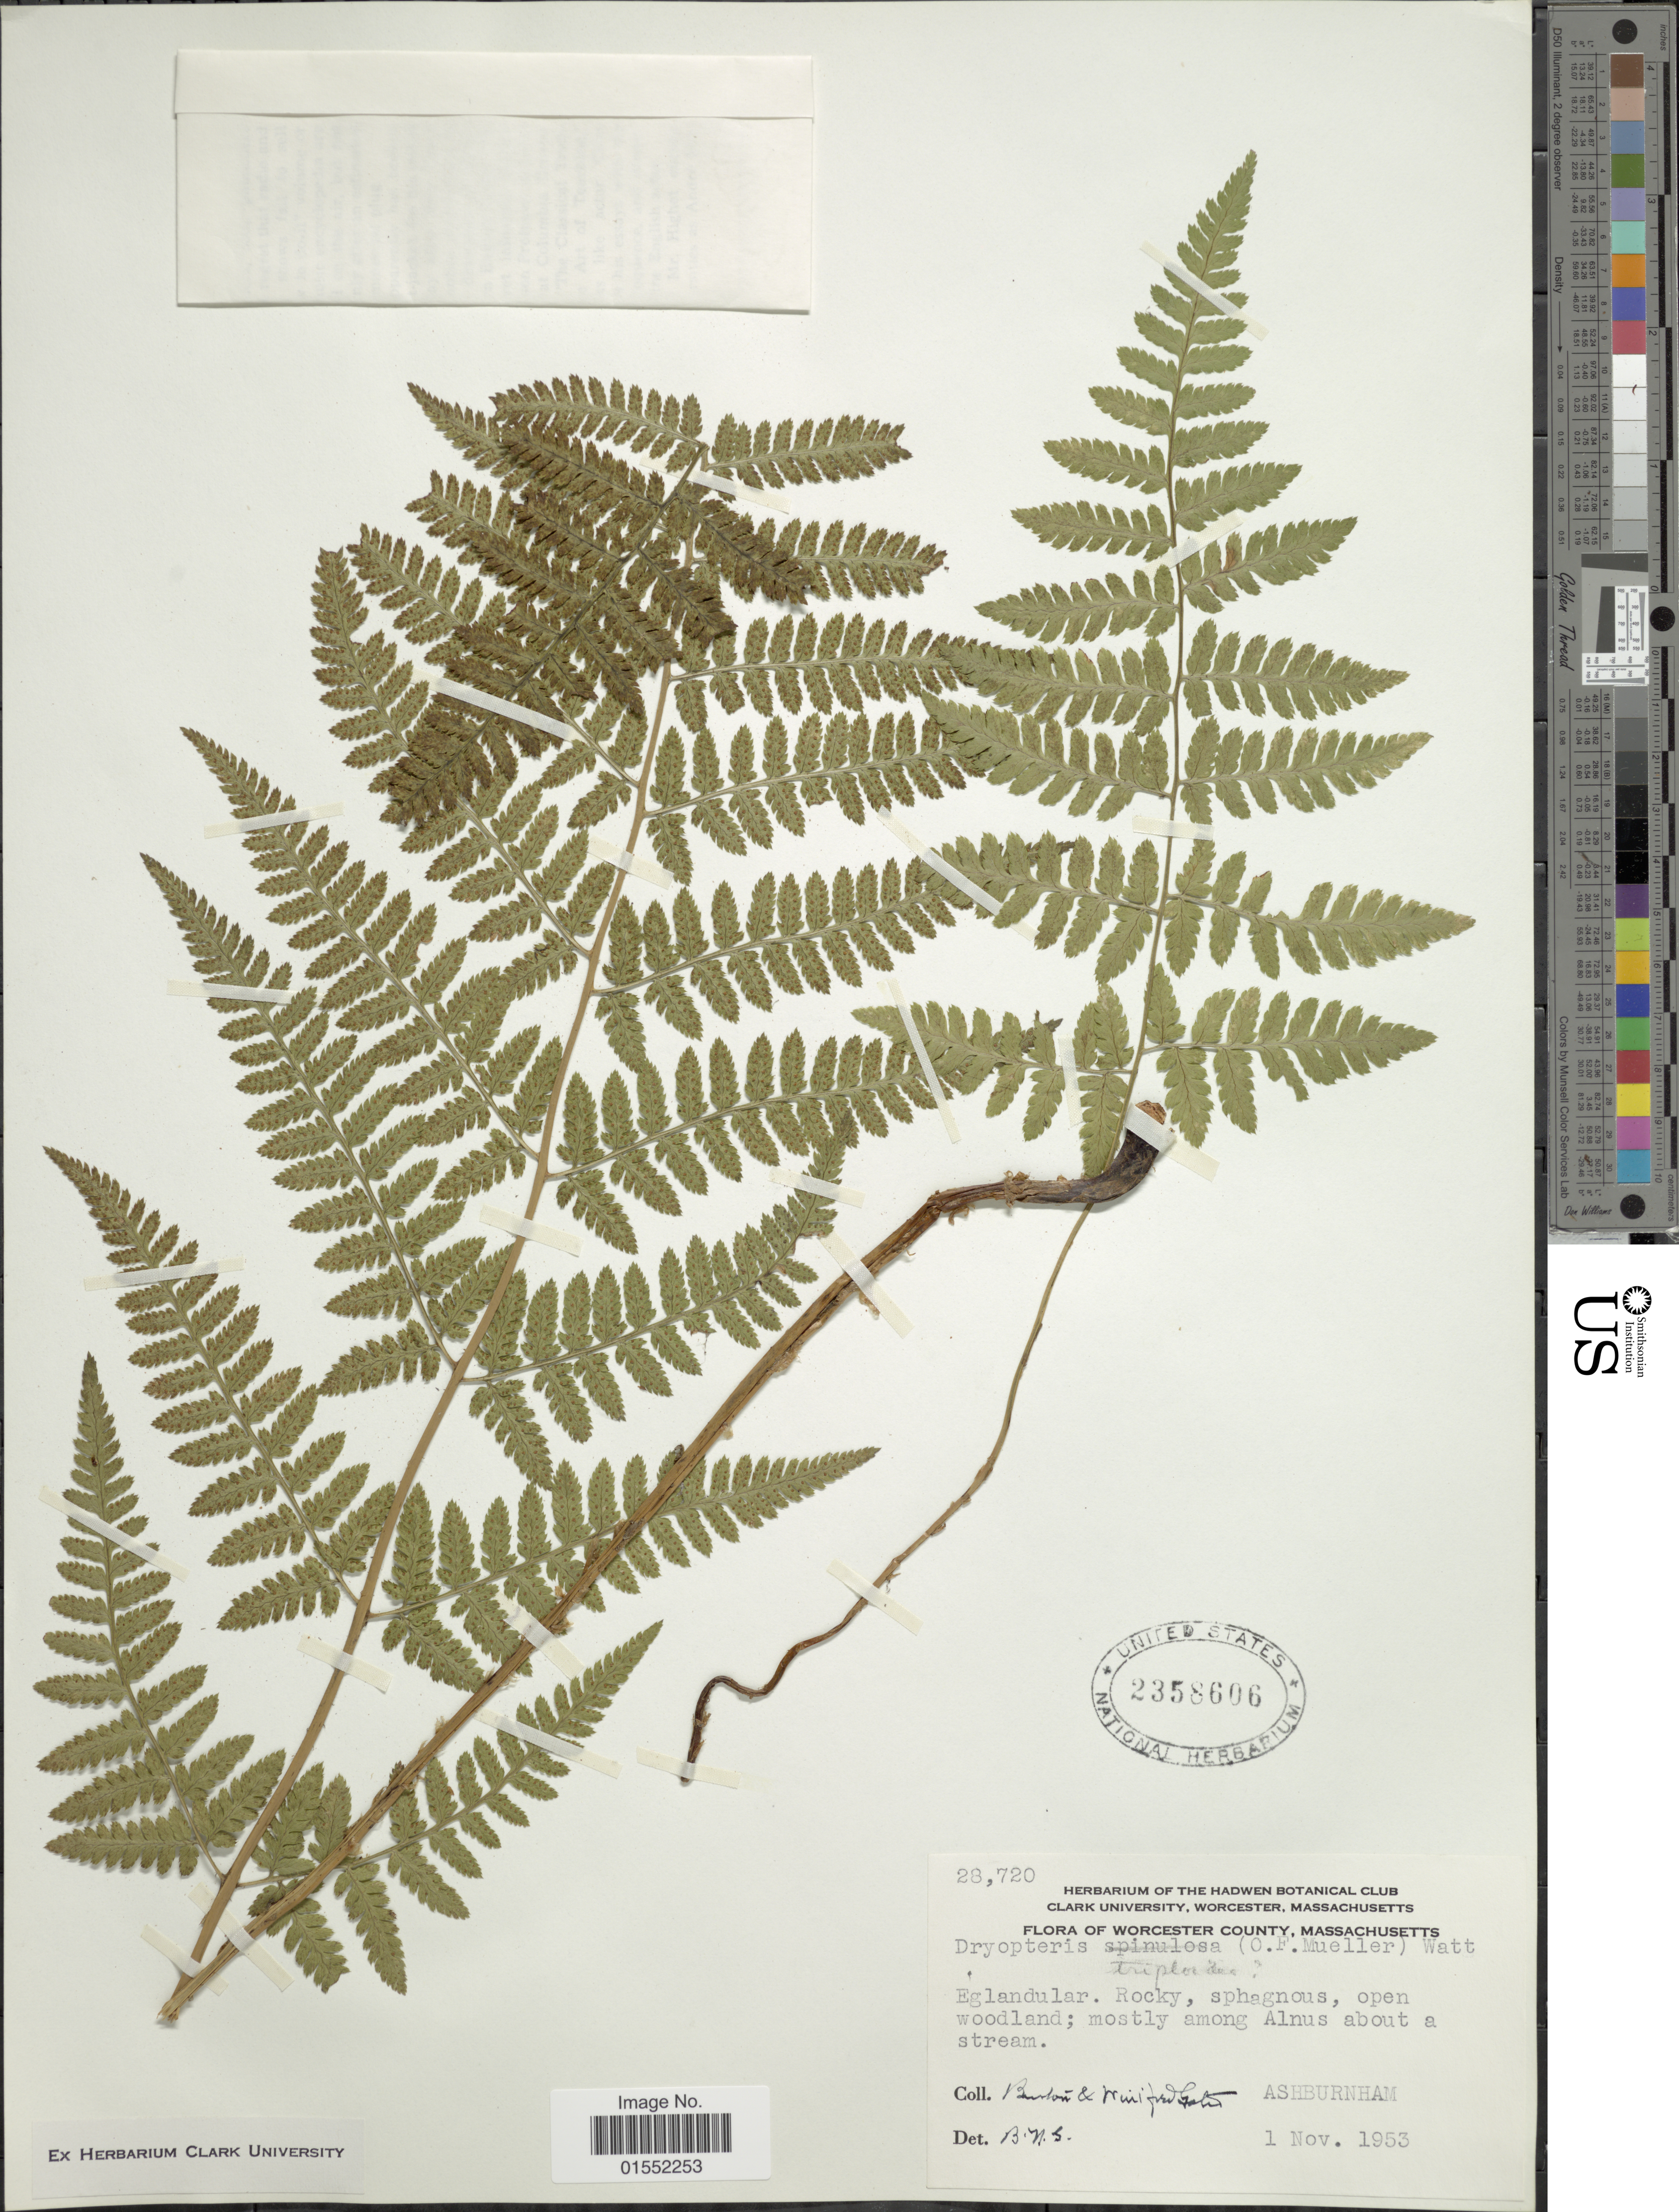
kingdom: Plantae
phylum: Tracheophyta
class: Polypodiopsida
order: Polypodiales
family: Dryopteridaceae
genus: Dryopteris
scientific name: Dryopteris x triploidea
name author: Wherry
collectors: B. N. Gates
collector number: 28720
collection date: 1953-11-01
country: United States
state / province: Massachusetts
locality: Worcester County, Eglandular. Rocky, sphagnous, open woodland; mostly among Alnus about a stream, Ashburnham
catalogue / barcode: US 2358606